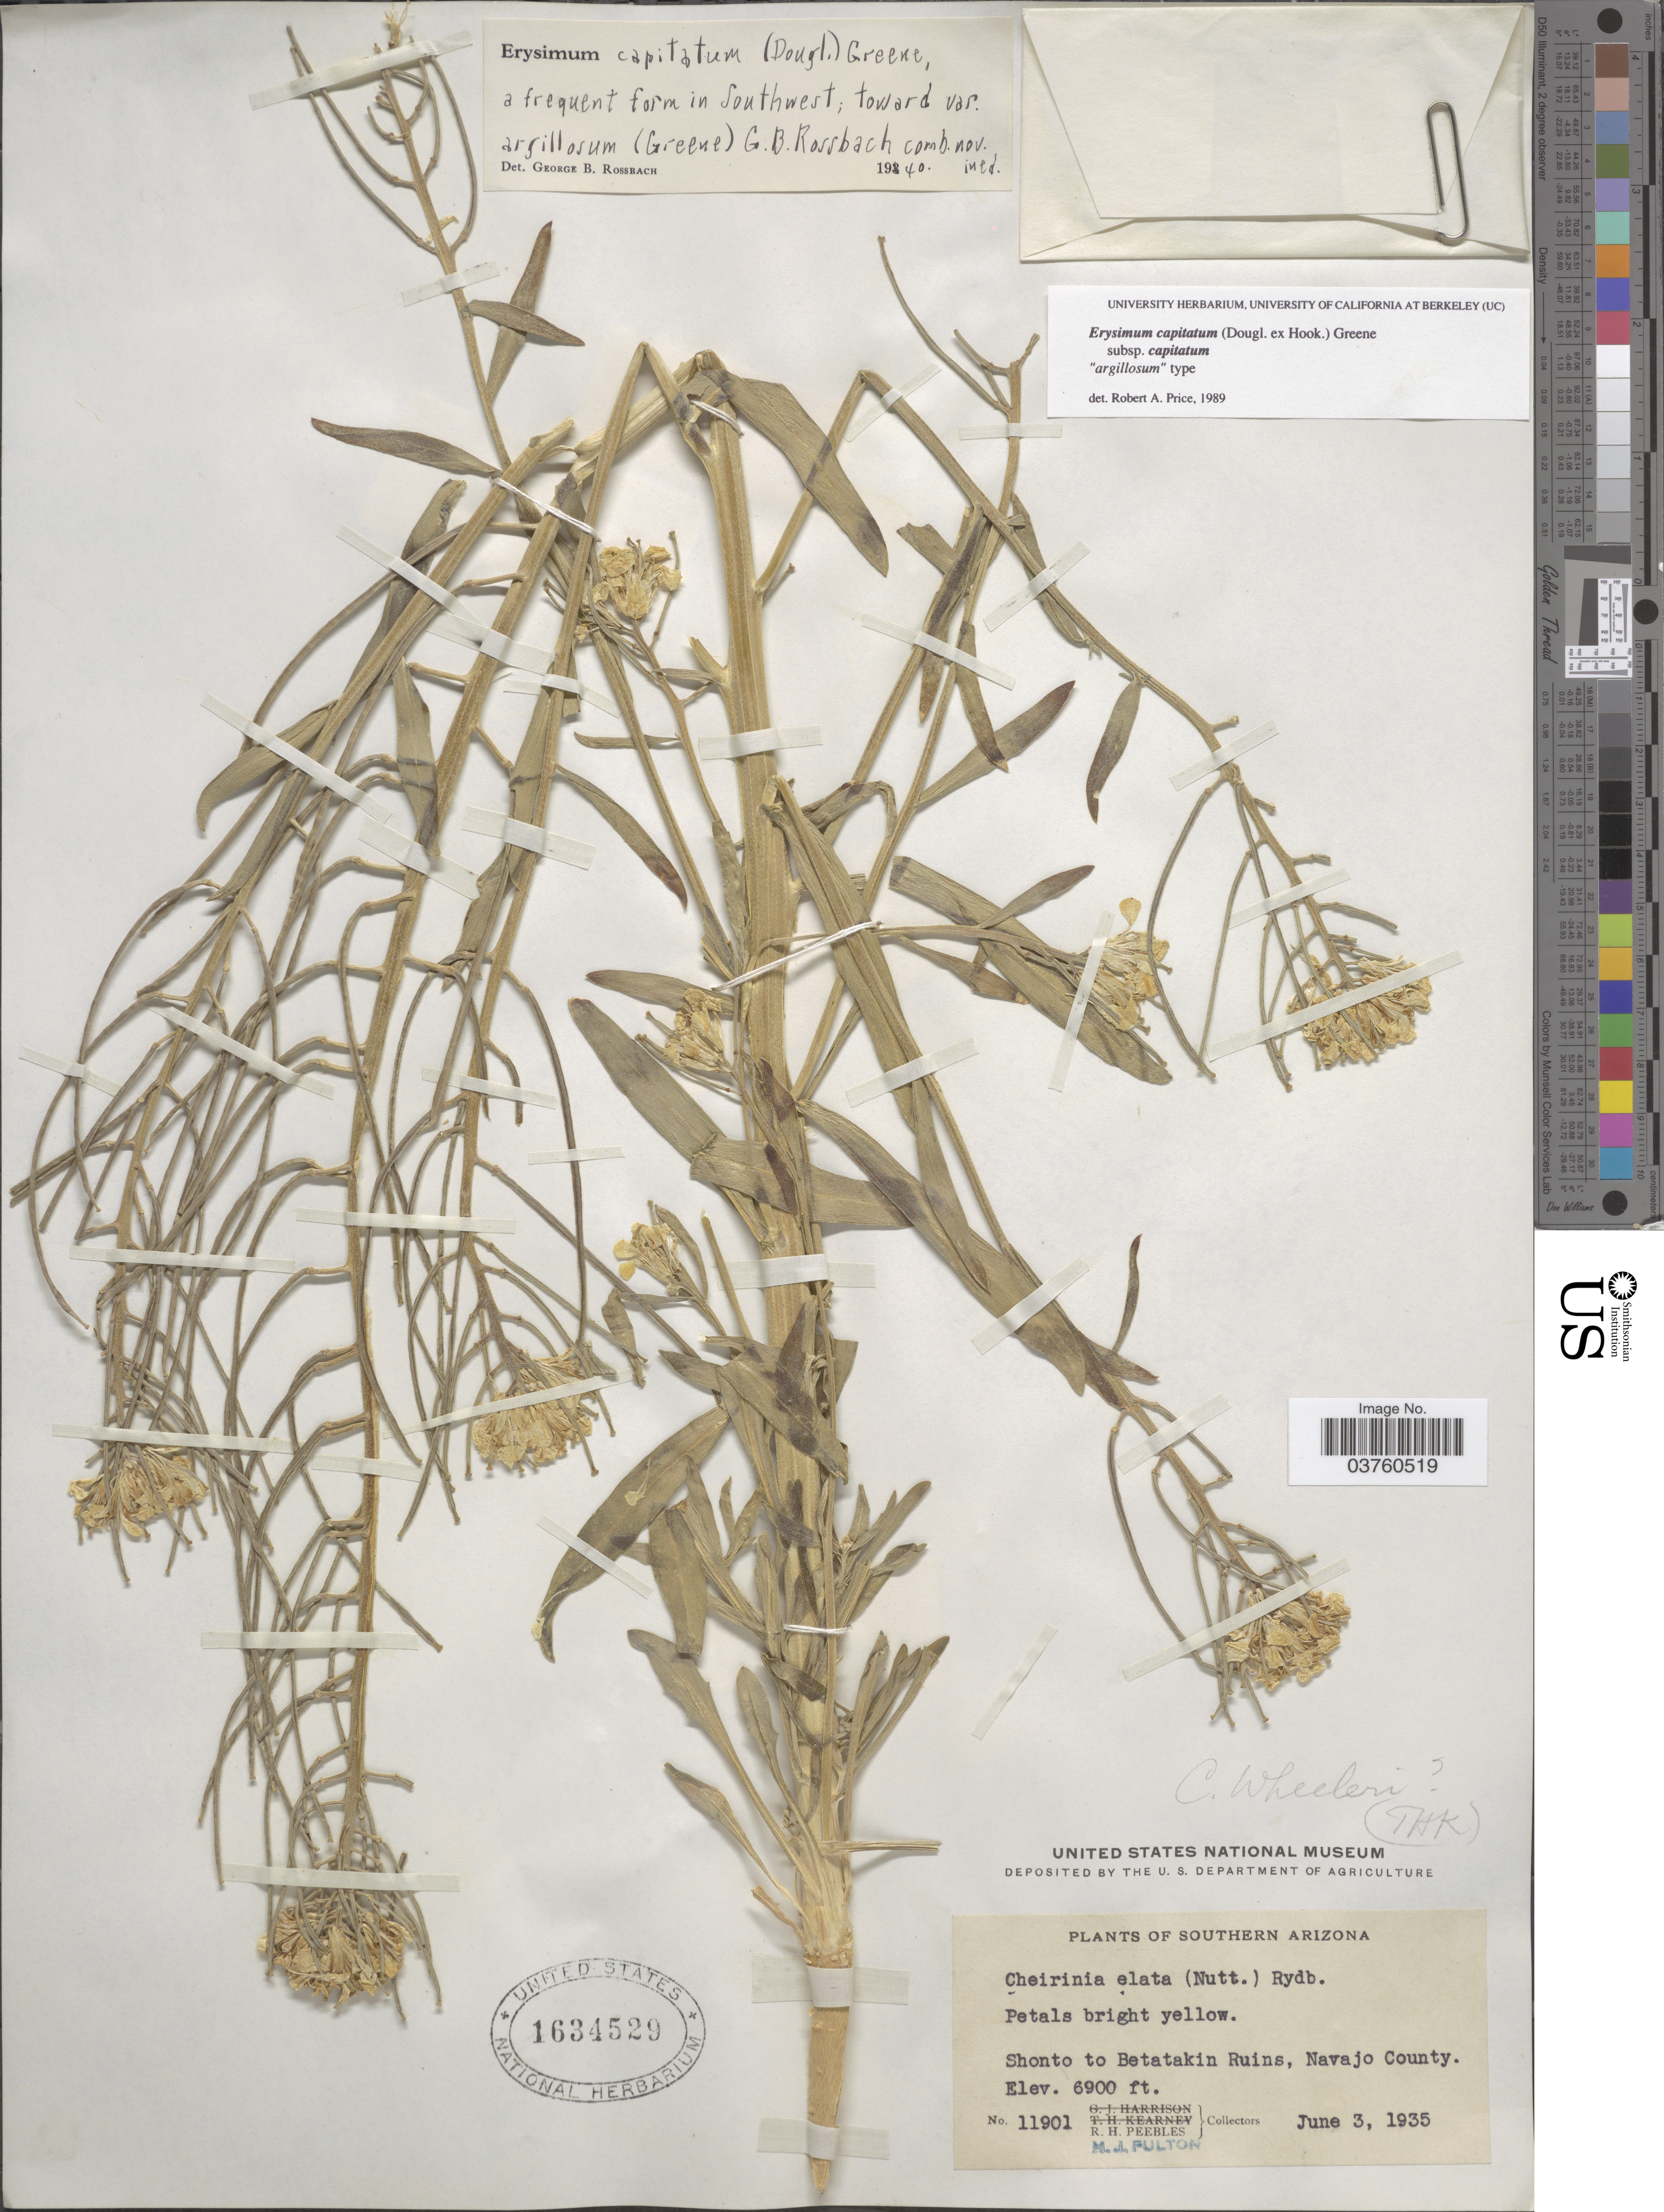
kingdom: Plantae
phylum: Tracheophyta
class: Magnoliopsida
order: Brassicales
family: Brassicaceae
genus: Erysimum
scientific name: Erysimum capitatum subsp. capitatum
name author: (Douglas ex Hook.) Greene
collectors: R. H. Peebles & H. Fulton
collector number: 11901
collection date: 1935-06-03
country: United States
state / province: Arizona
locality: Southern Arizona. Shonto to Betatakin Ruins, Navajo County.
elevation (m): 2103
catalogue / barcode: US 1634529